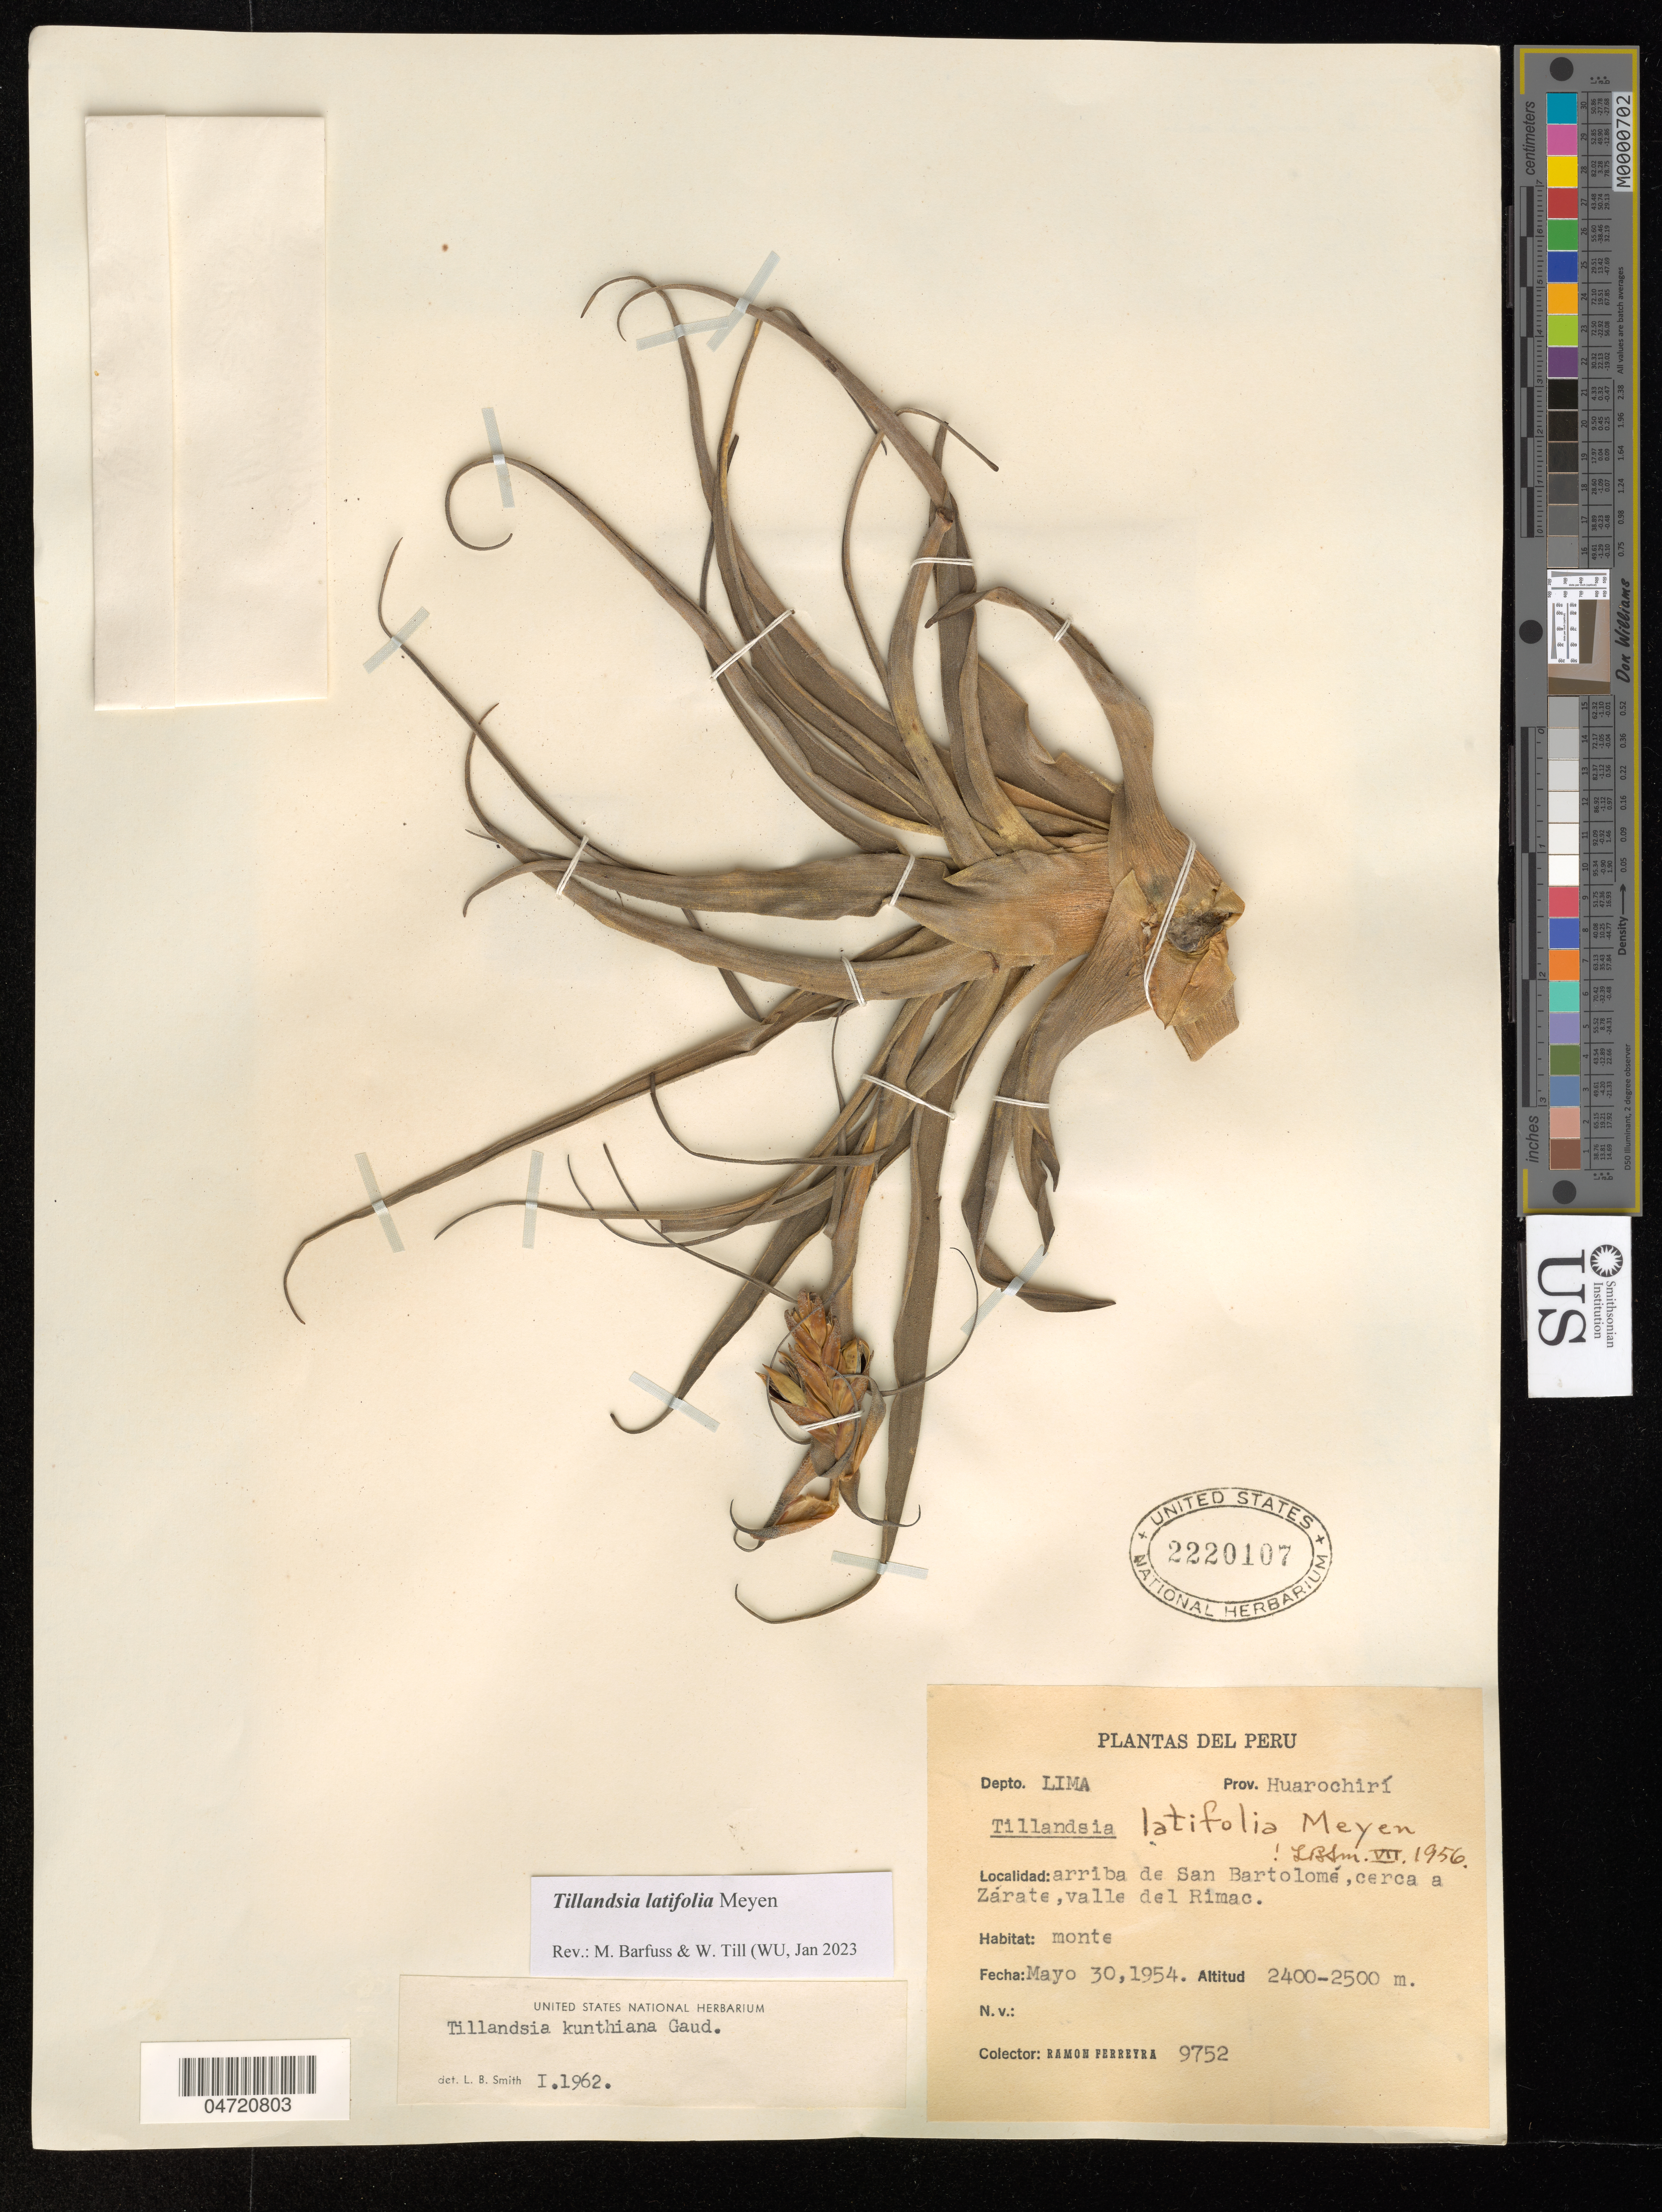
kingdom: Plantae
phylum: Tracheophyta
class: Liliopsida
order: Poales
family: Bromeliaceae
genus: Tillandsia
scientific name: Tillandsia latifolia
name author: Meyen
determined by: Barfuss, Michael H.; Till, W.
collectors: R. A. Ferreyra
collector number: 9752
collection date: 1954-05-30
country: Peru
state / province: Lima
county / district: Huarochirí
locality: San Bartolome, cerca a Zarate, valle del Rimac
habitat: Arriba; monte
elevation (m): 2400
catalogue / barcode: US 2220107